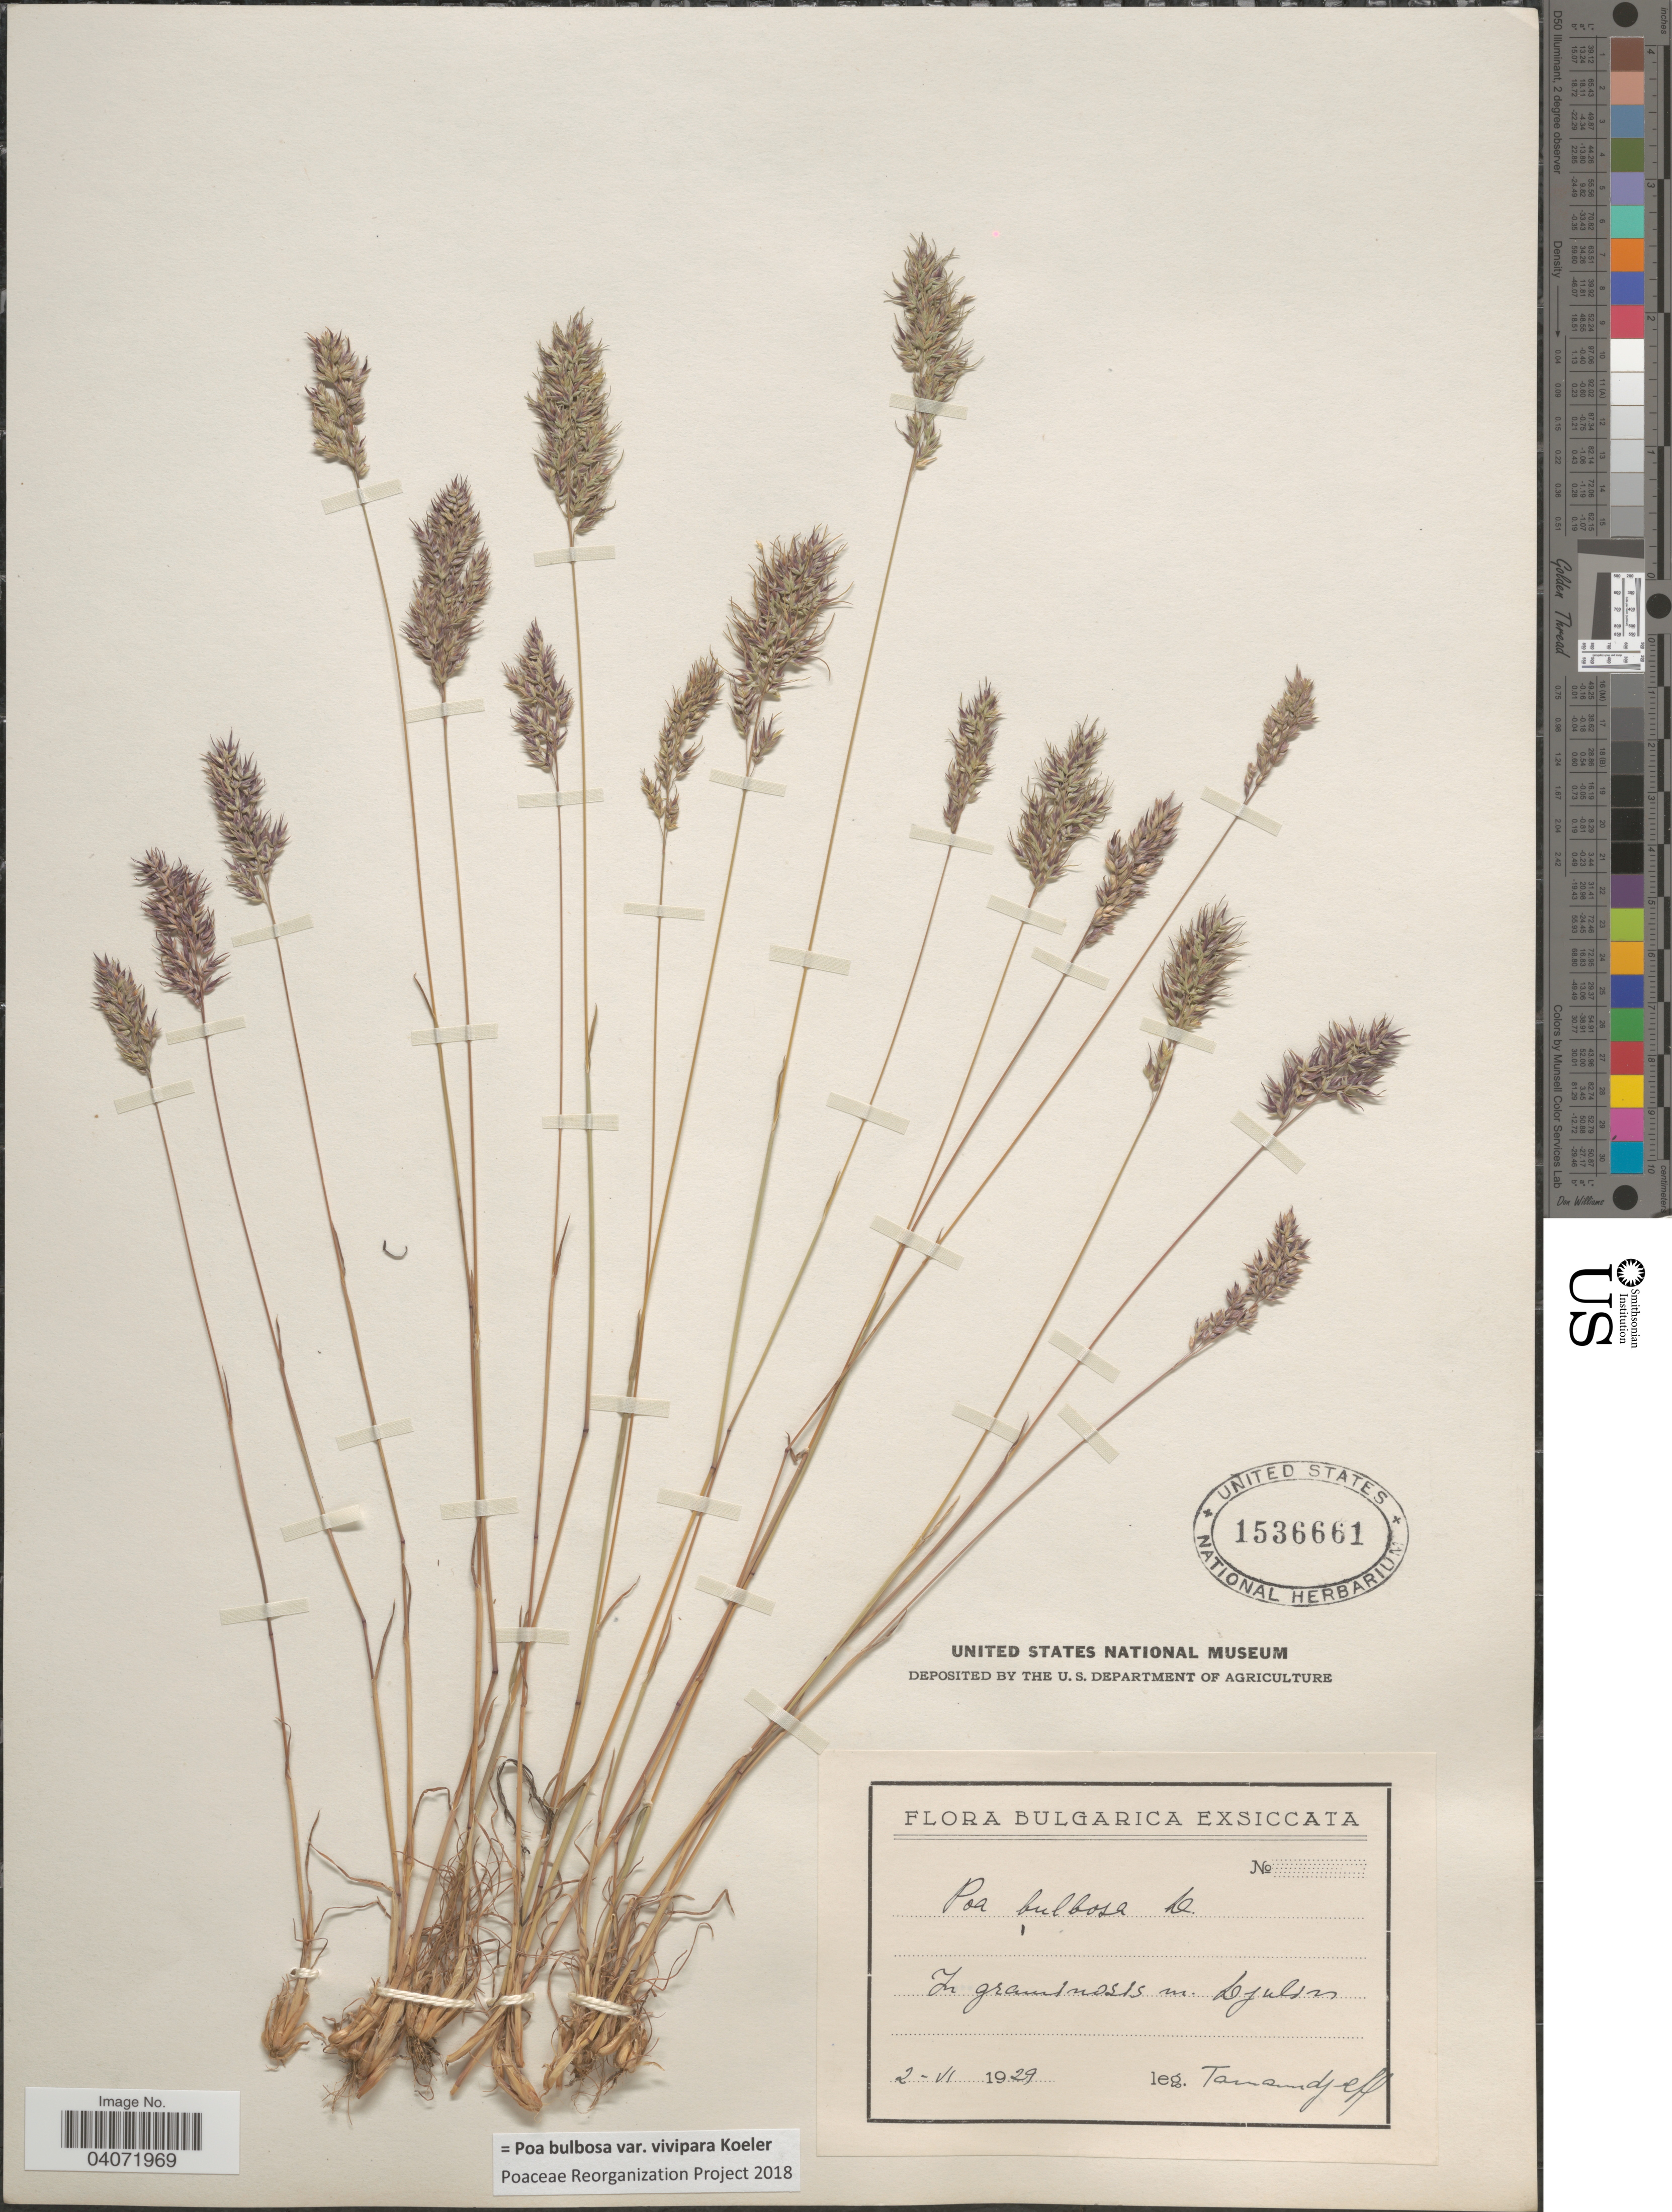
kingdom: Plantae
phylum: Tracheophyta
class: Liliopsida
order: Poales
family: Poaceae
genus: Poa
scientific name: Poa bulbosa subsp. bulbosa var. vivipara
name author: Koeler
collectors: -. Tamamdjeff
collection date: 1929-06-02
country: Bulgaria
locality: In graminosis in Djulsen [interpreted].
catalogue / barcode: US 1536661